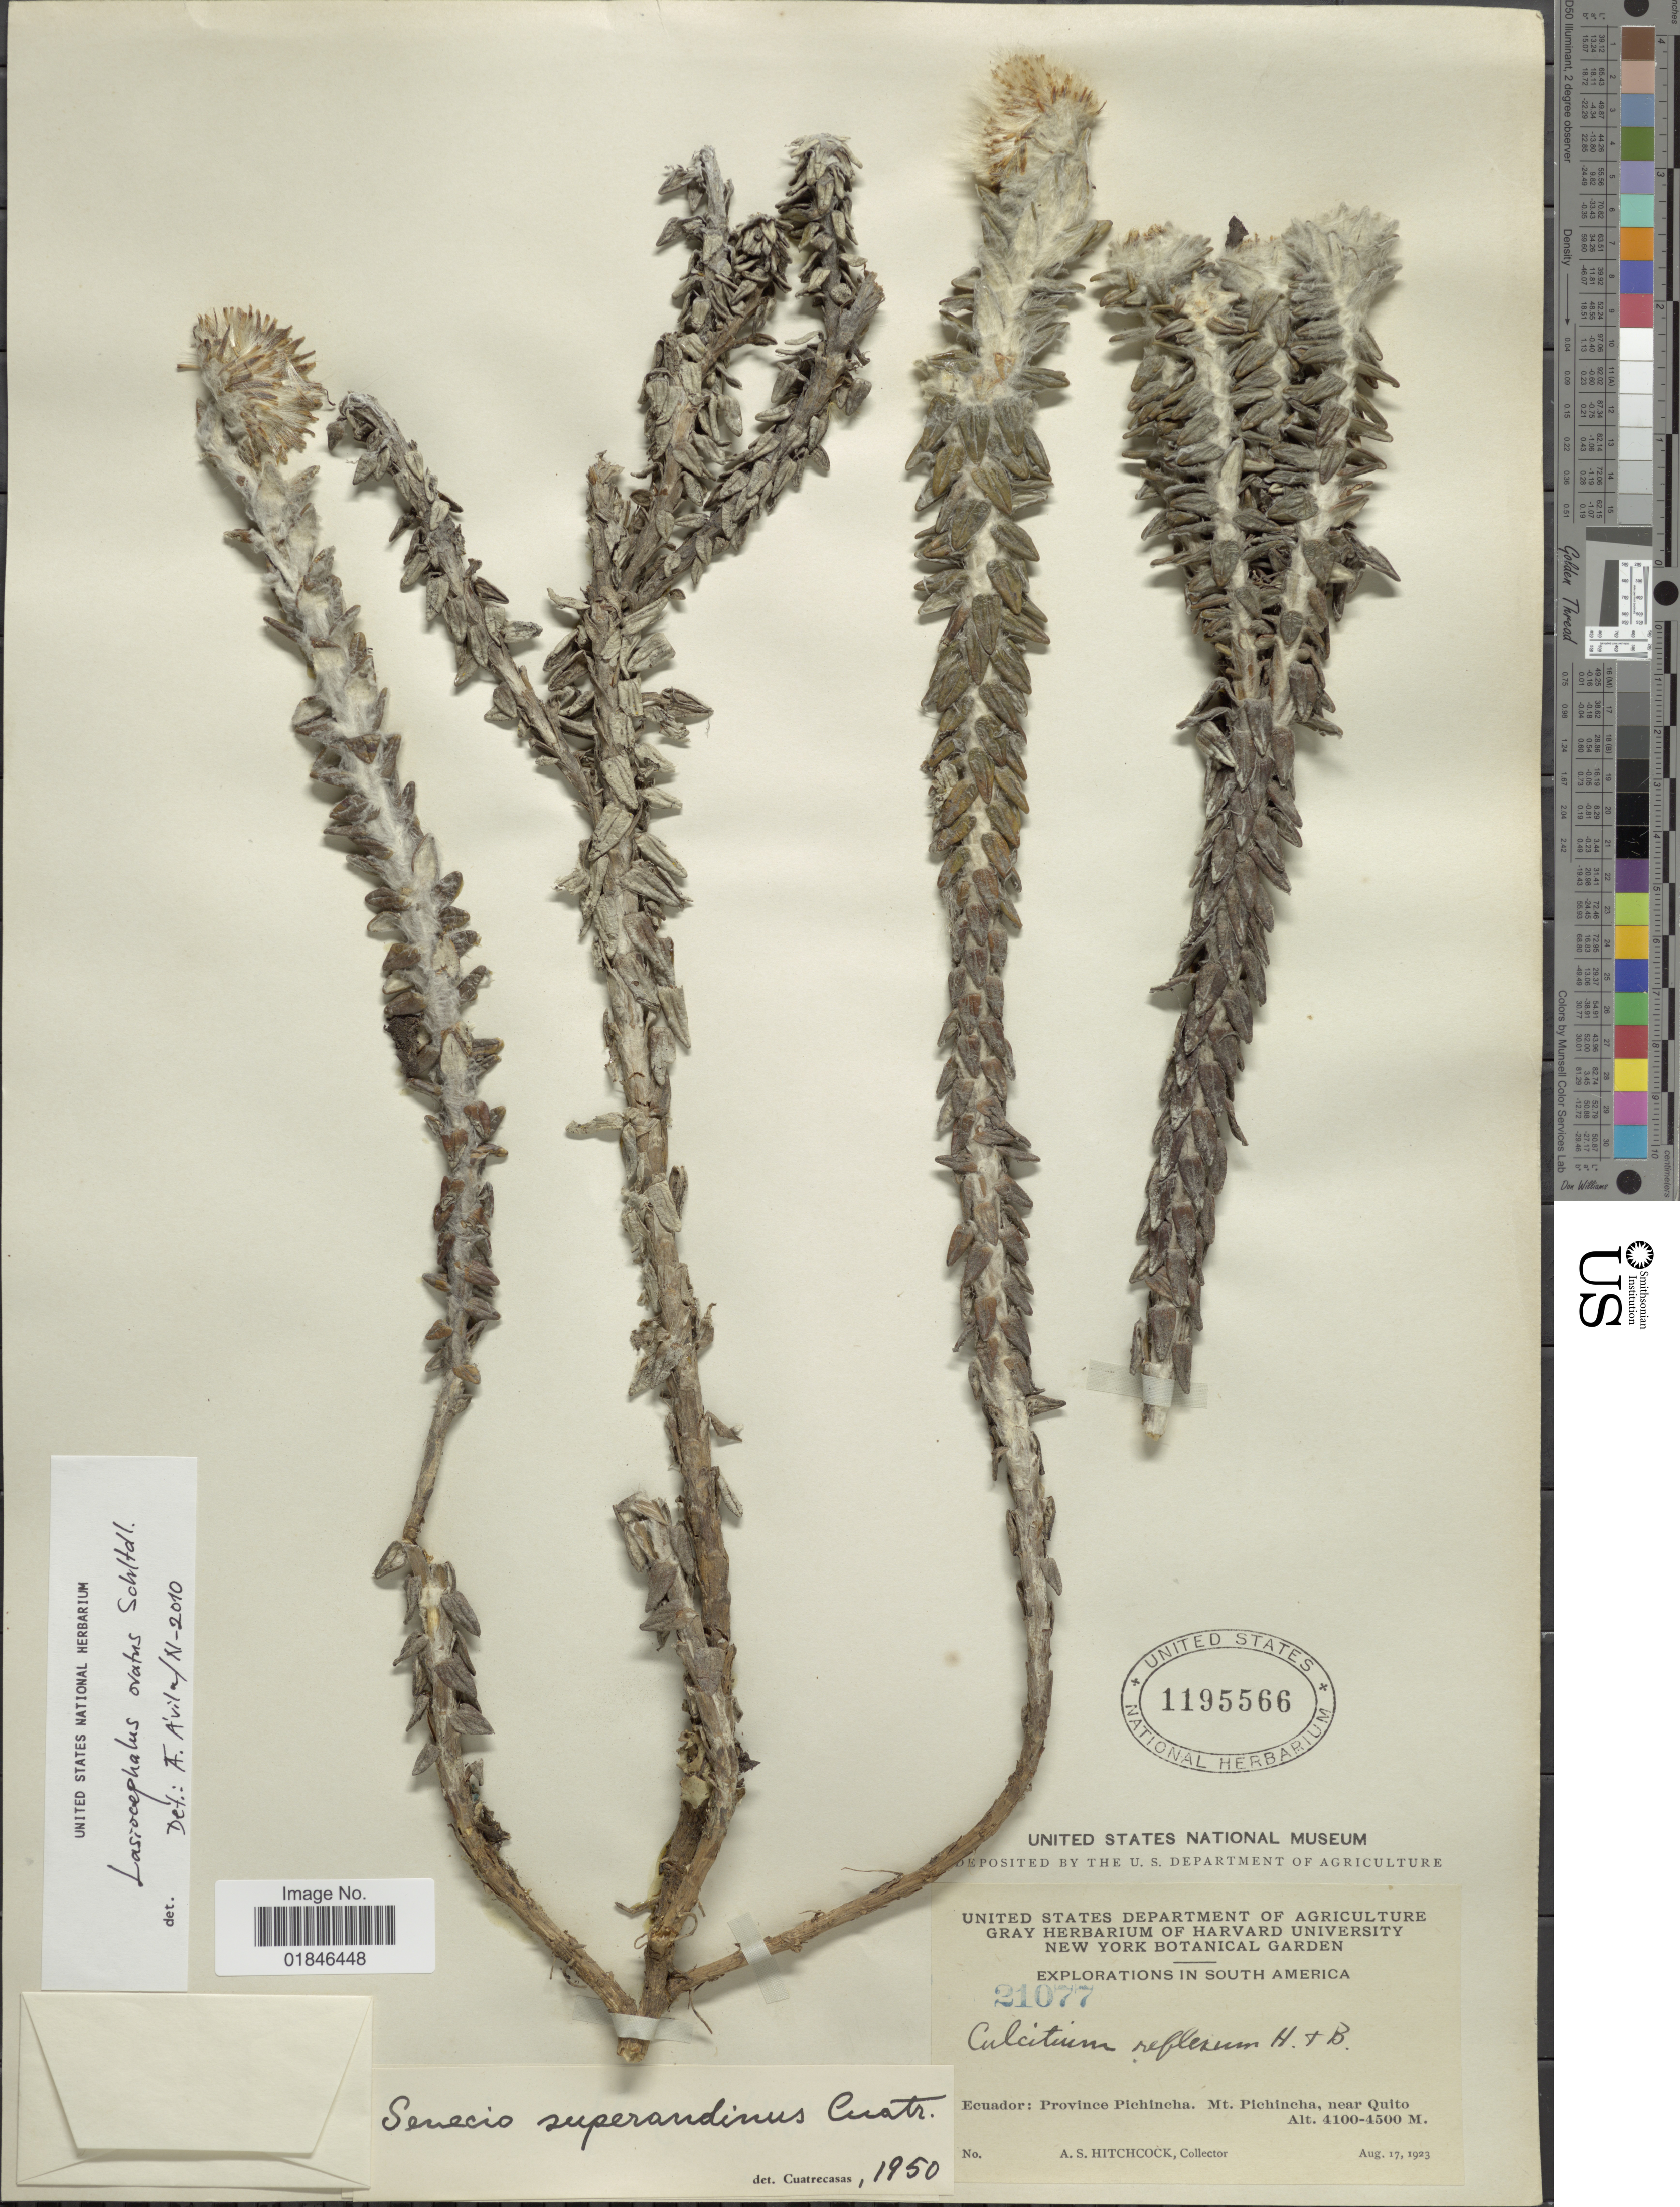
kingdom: Plantae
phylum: Tracheophyta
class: Magnoliopsida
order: Asterales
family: Asteraceae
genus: Senecio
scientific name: Senecio superandinus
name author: Cuatrec.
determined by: Salomon, Luciana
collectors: A. S. Hitchcock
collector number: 21077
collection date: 1923-08-17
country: Ecuador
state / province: Pichincha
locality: Ecuador: Province Pichincha. Mt. Pichincha, near Quito.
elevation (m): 4100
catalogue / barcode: US 1195566